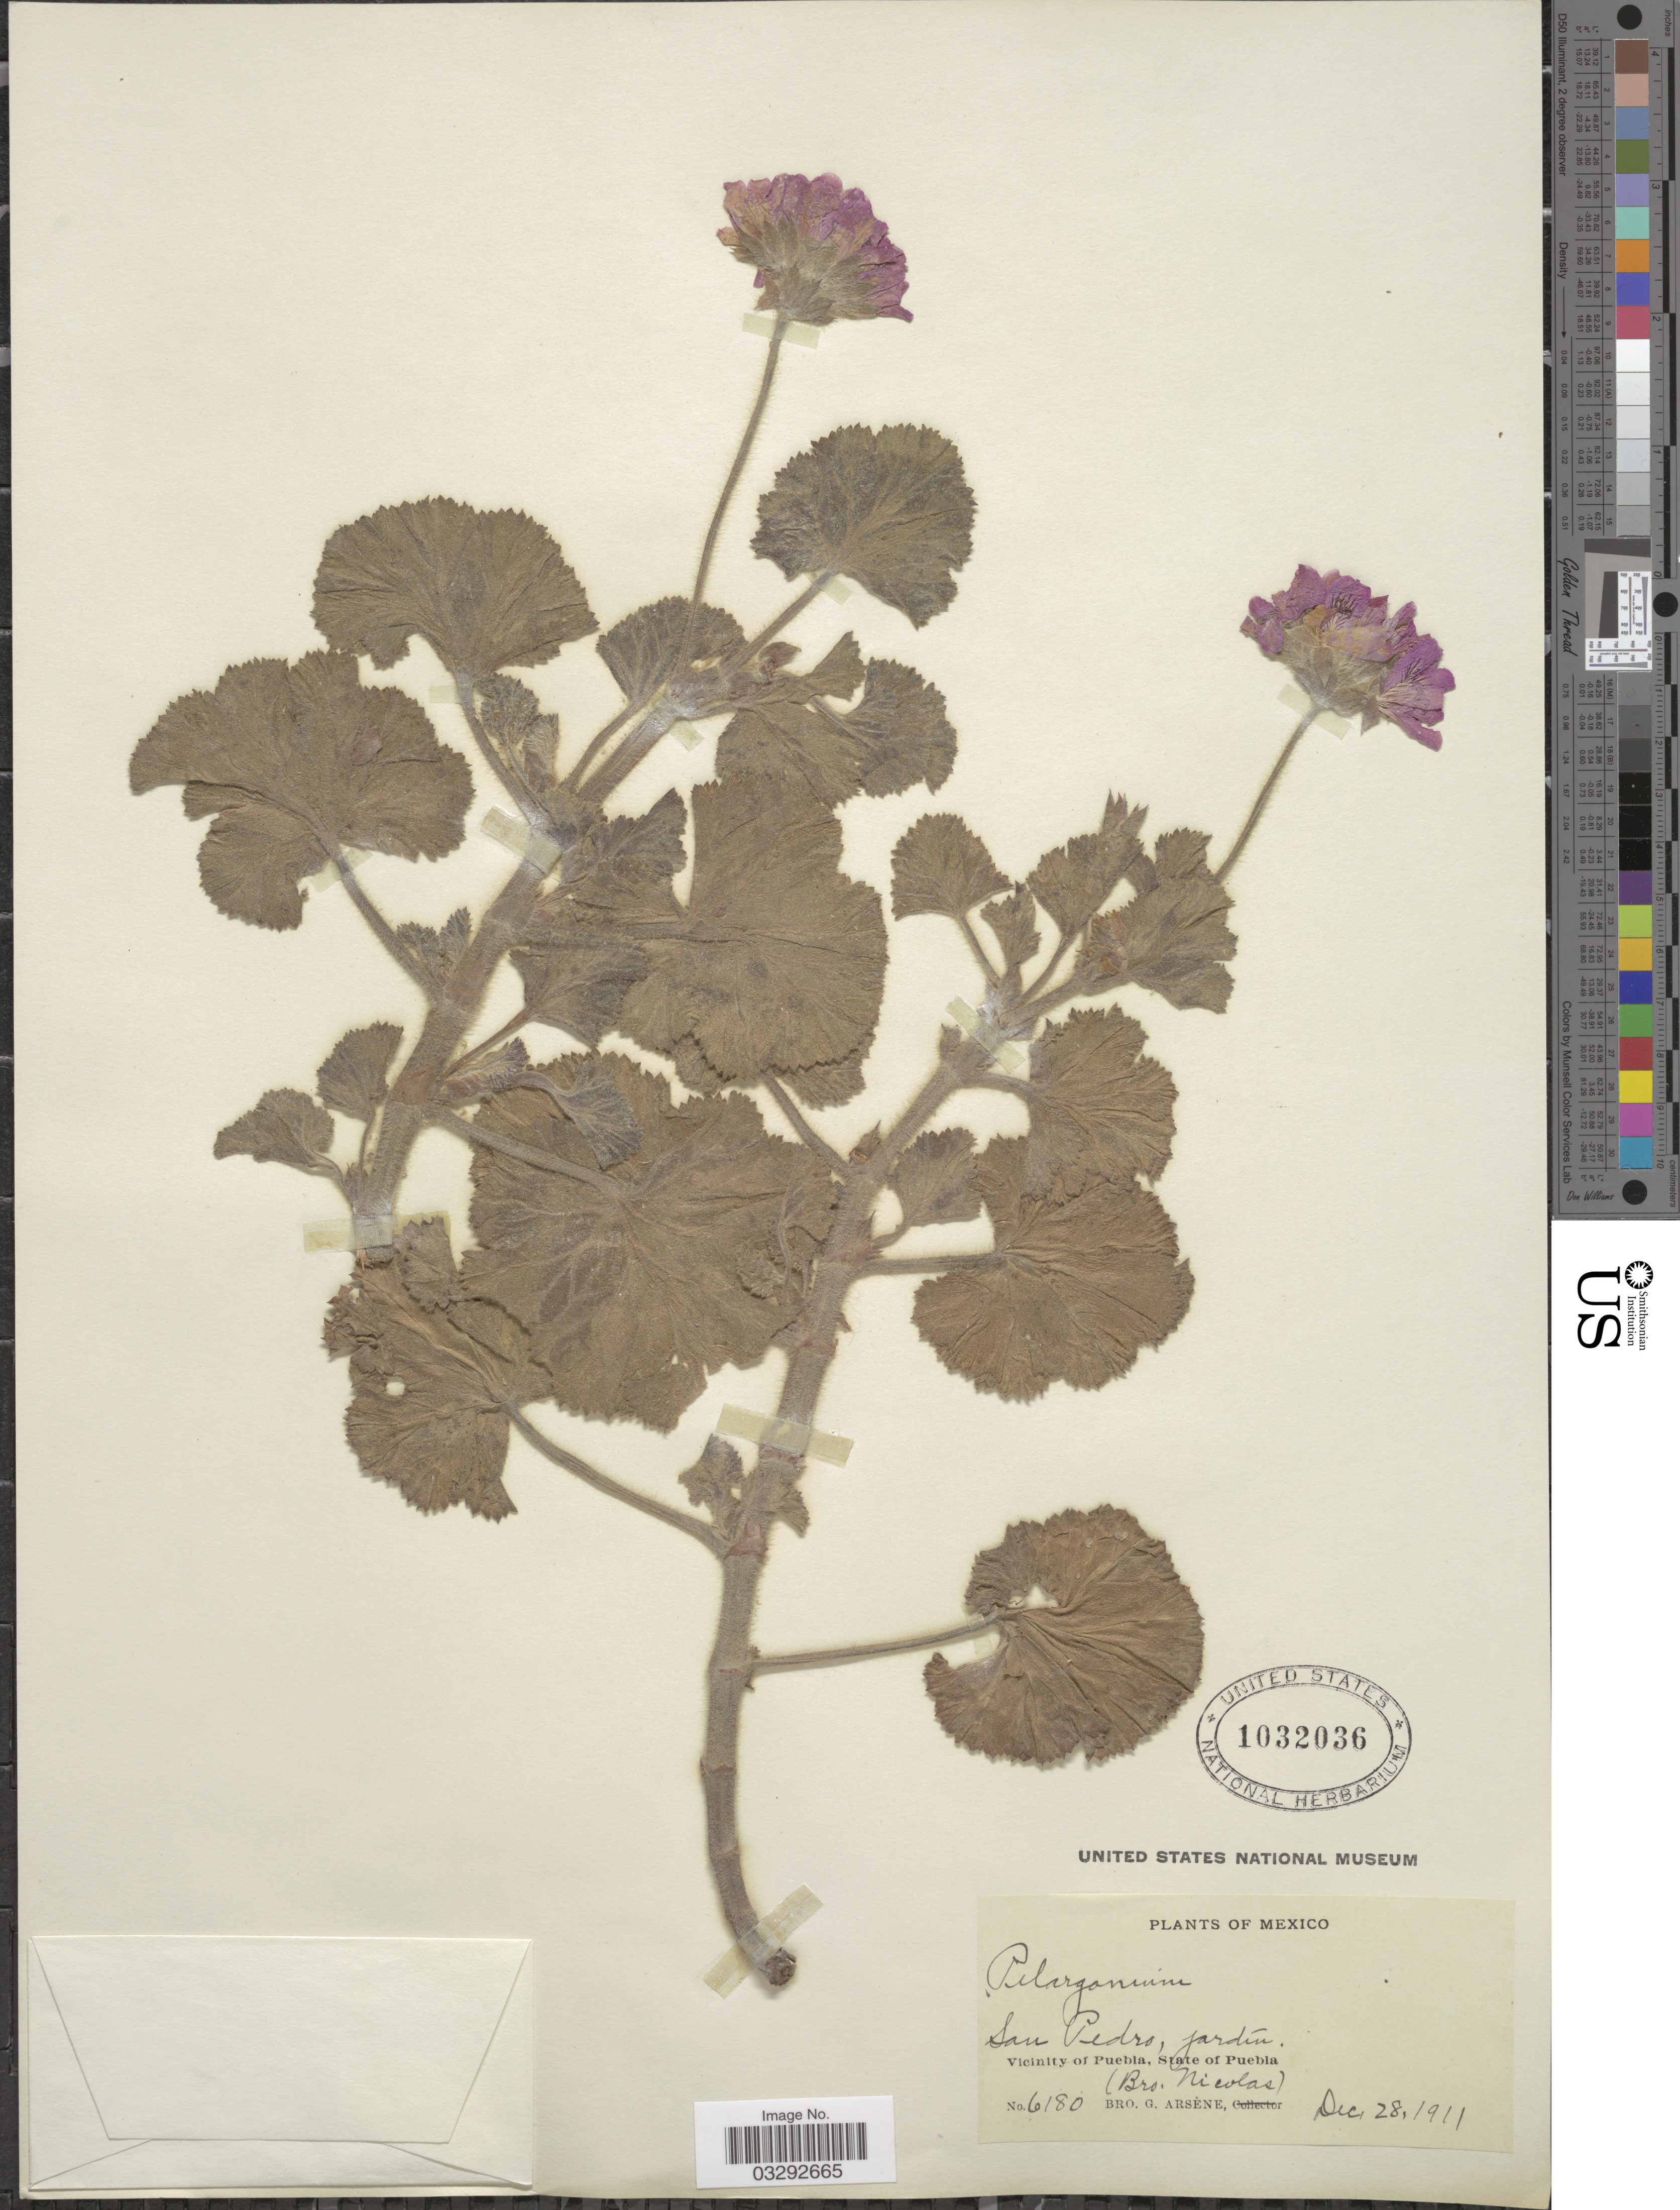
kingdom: Plantae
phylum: Tracheophyta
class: Magnoliopsida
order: Geraniales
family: Geraniaceae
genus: Pelargonium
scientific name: Pelargonium sp.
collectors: Bro. G. Arsène & Bro. Nicolas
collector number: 6180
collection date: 1911-12-28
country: Mexico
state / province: Puebla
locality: San Pedro, jardín. Vicinity of Puebla.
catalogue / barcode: US 1032036